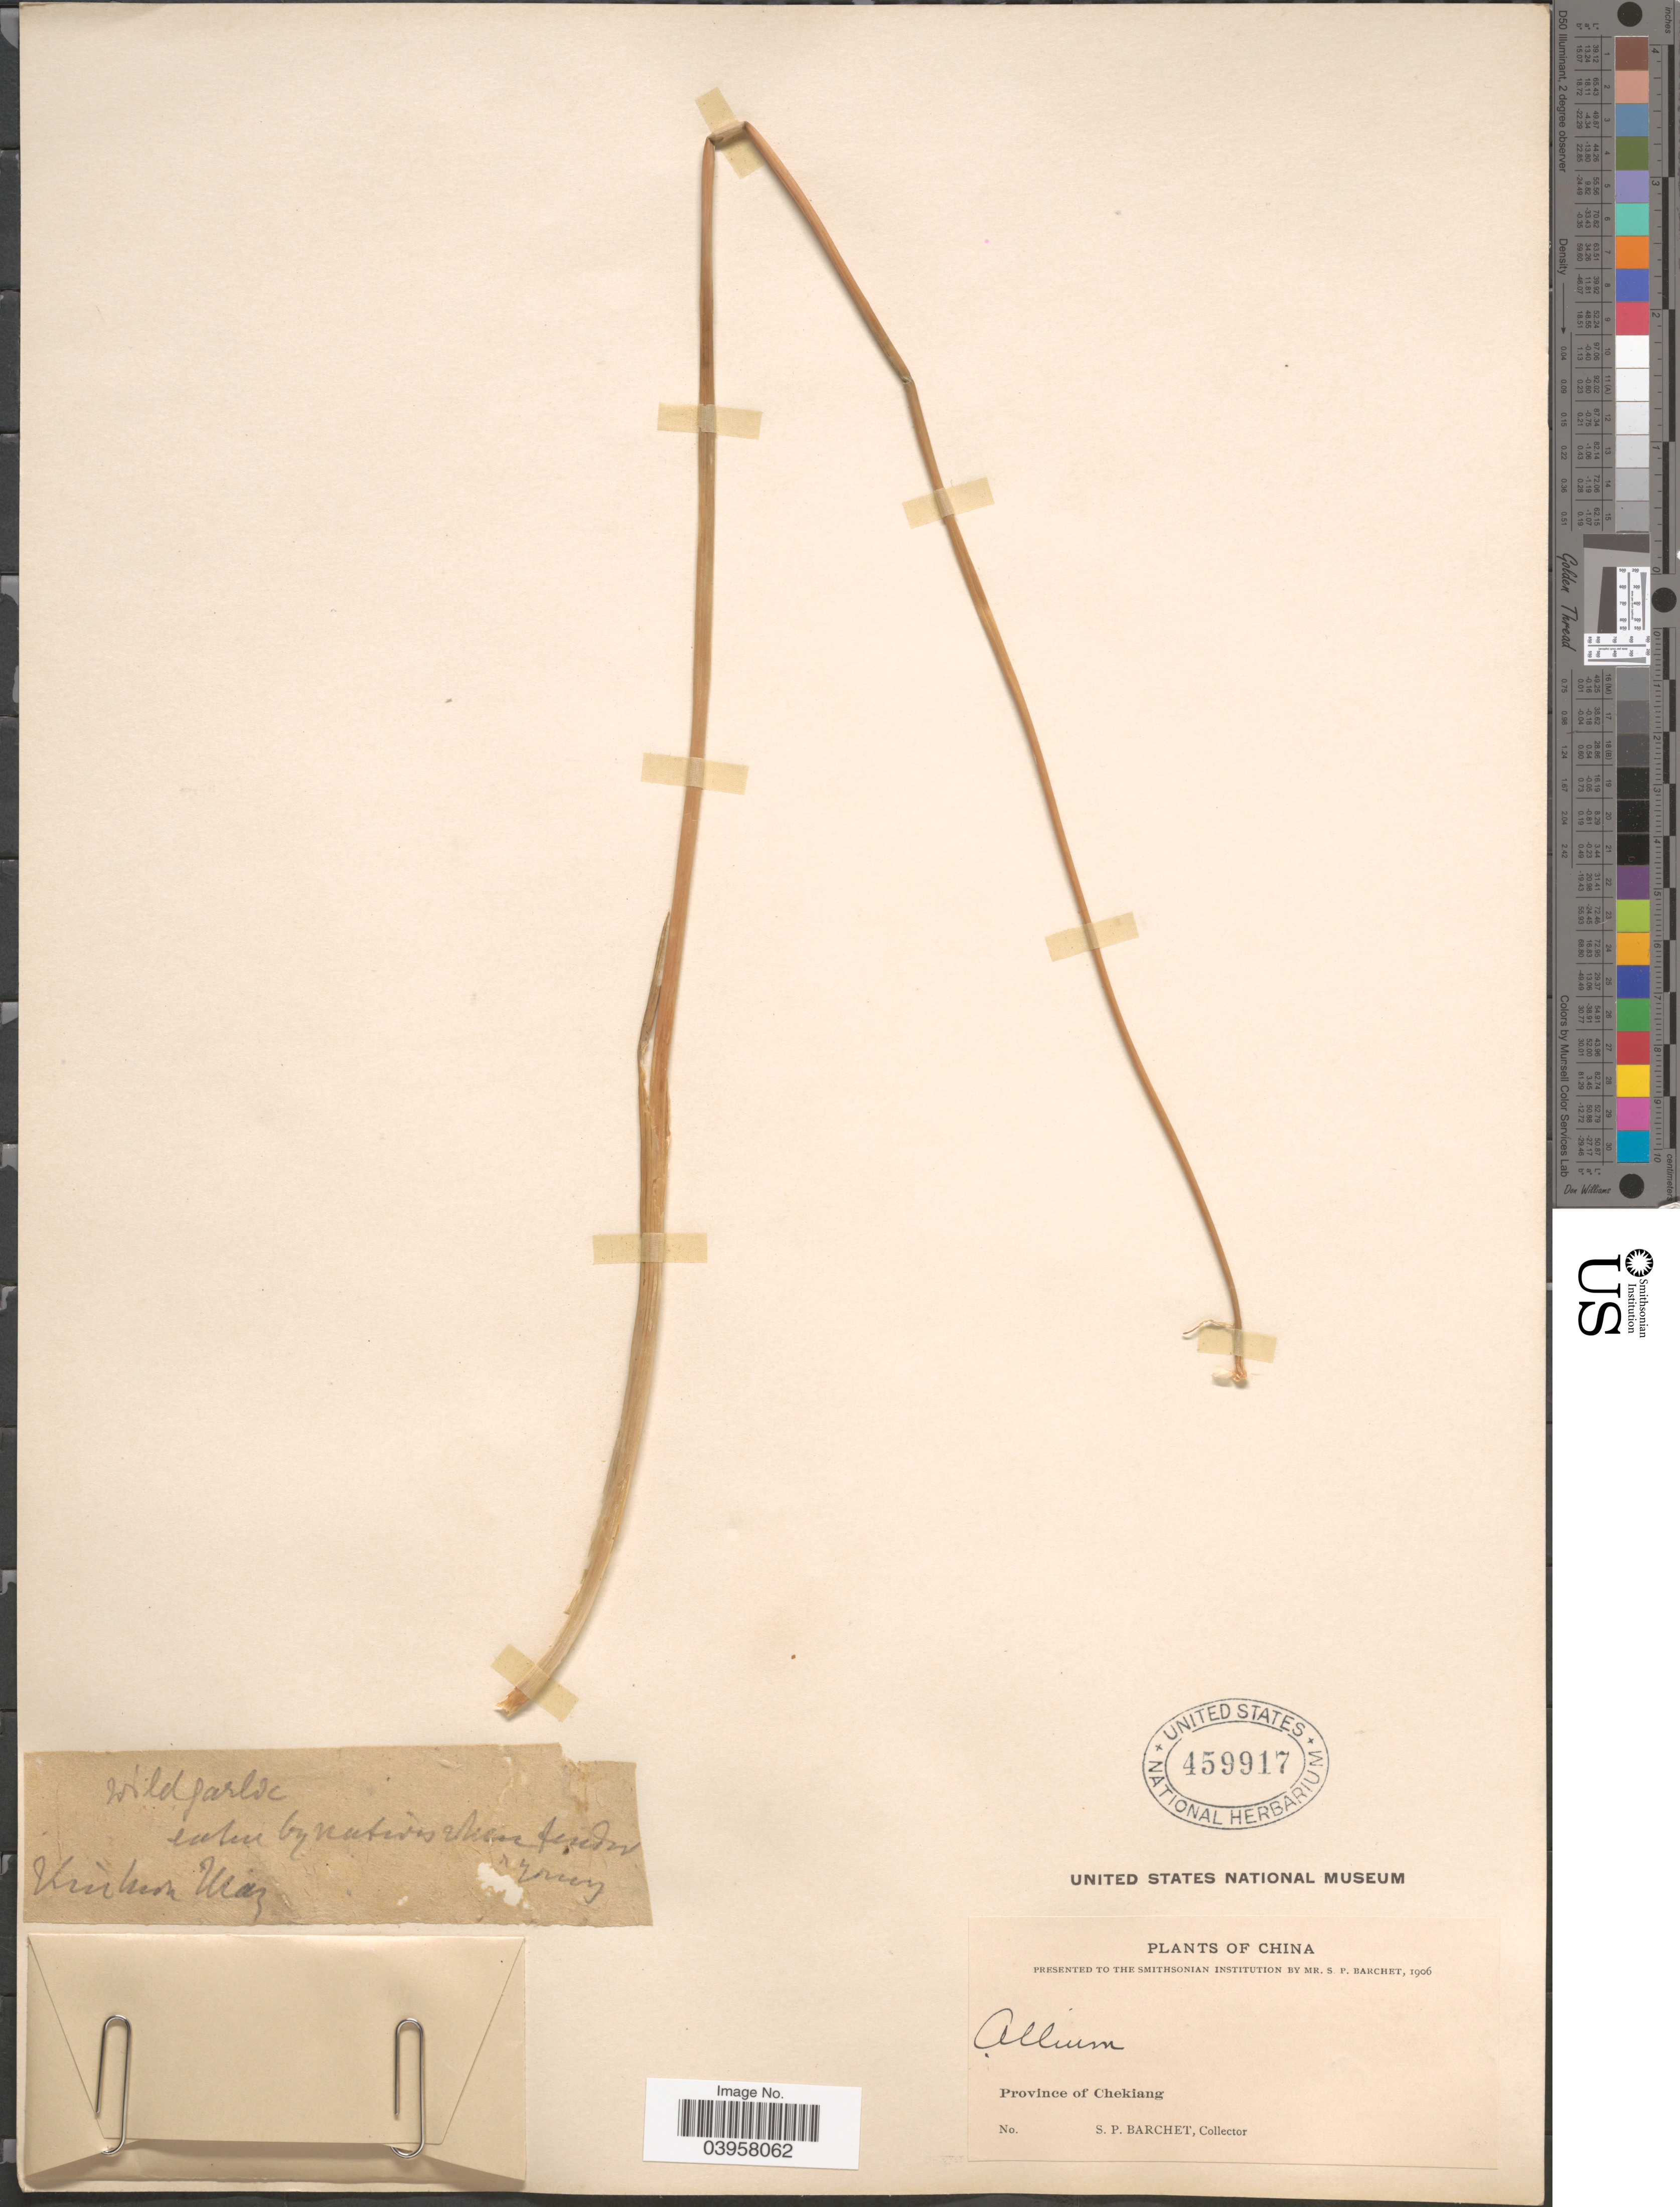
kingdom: Plantae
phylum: Tracheophyta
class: Liliopsida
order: Asparagales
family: Amaryllidaceae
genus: Allium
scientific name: Allium sp.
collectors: S. P. Barchet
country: China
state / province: Zhejiang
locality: Province of Chekiang.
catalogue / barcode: US 459917